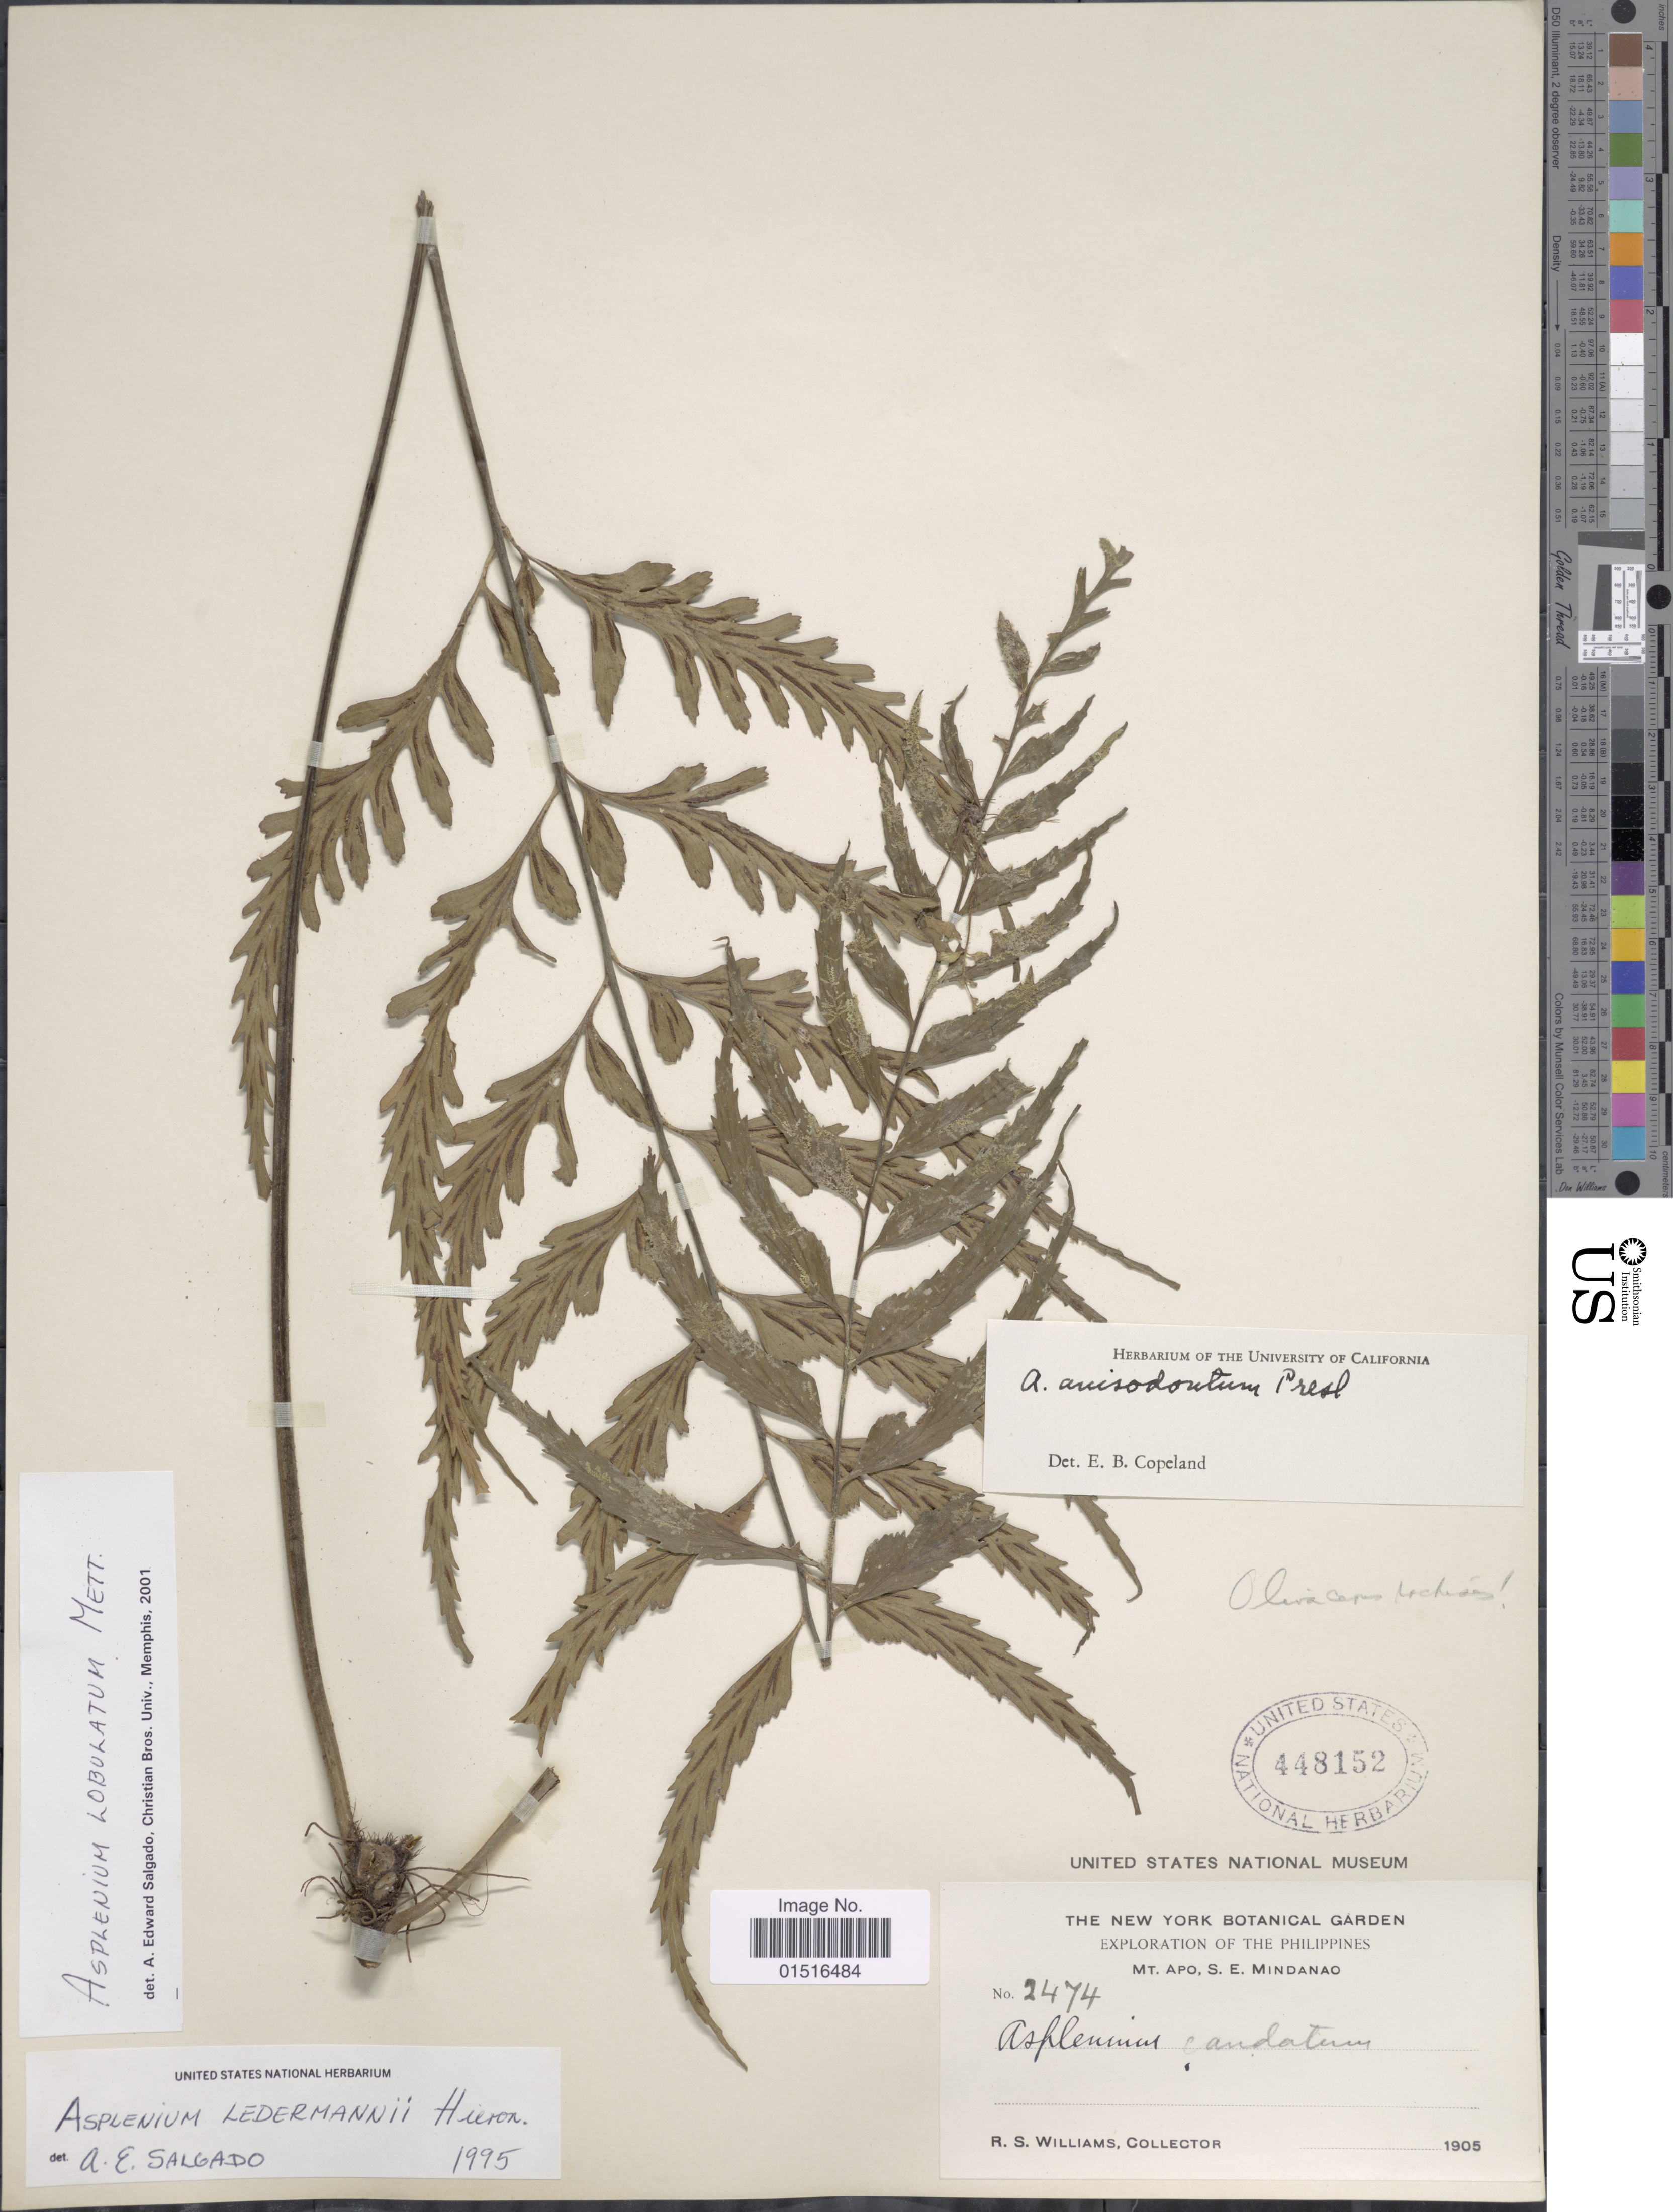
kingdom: Plantae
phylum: Tracheophyta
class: Polypodiopsida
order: Polypodiales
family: Aspleniaceae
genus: Asplenium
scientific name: Asplenium lobulatum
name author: Mett.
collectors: R. S. Williams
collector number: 2474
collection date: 1905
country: Philippines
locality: Mt. Apo, S. E. Mindanao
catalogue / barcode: US 448152